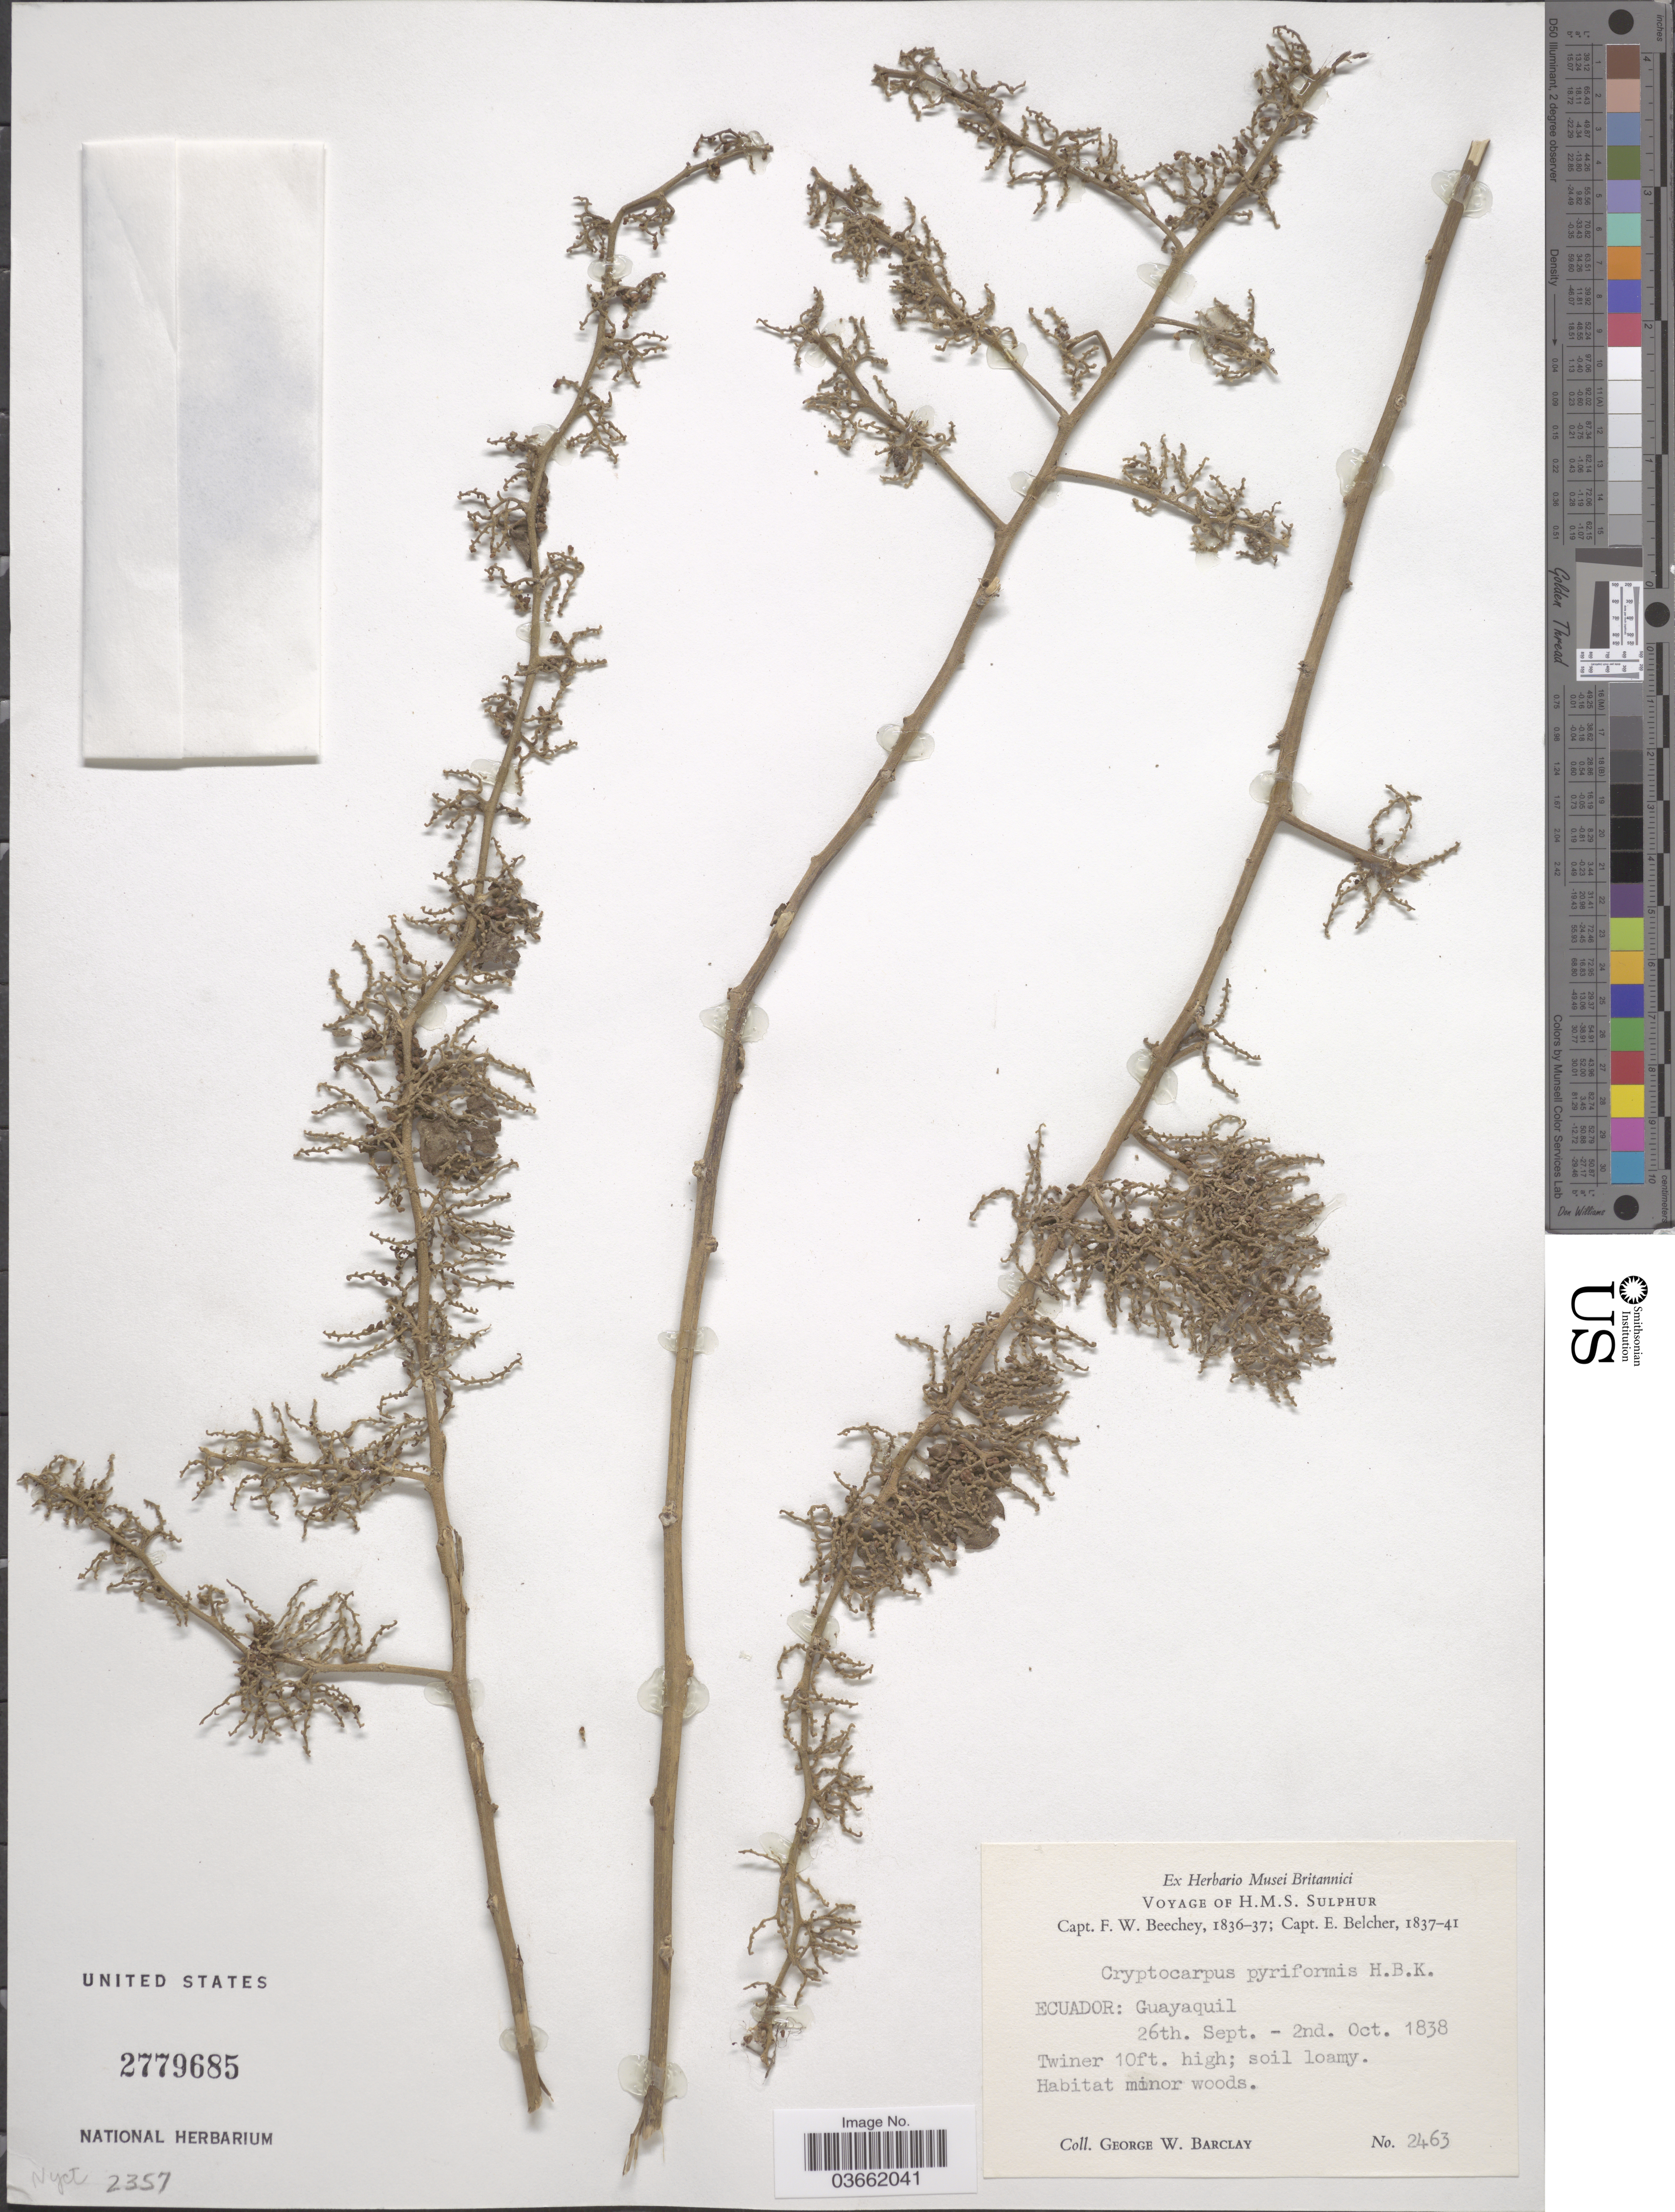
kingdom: Plantae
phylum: Tracheophyta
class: Magnoliopsida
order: Caryophyllales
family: Nyctaginaceae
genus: Cryptocarpus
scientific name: Cryptocarpus pyriformis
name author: Kunth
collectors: G. W. Barclay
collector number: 2463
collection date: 1838-09-26/1838-10-02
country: Ecuador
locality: Guayaquil.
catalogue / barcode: US 2779685